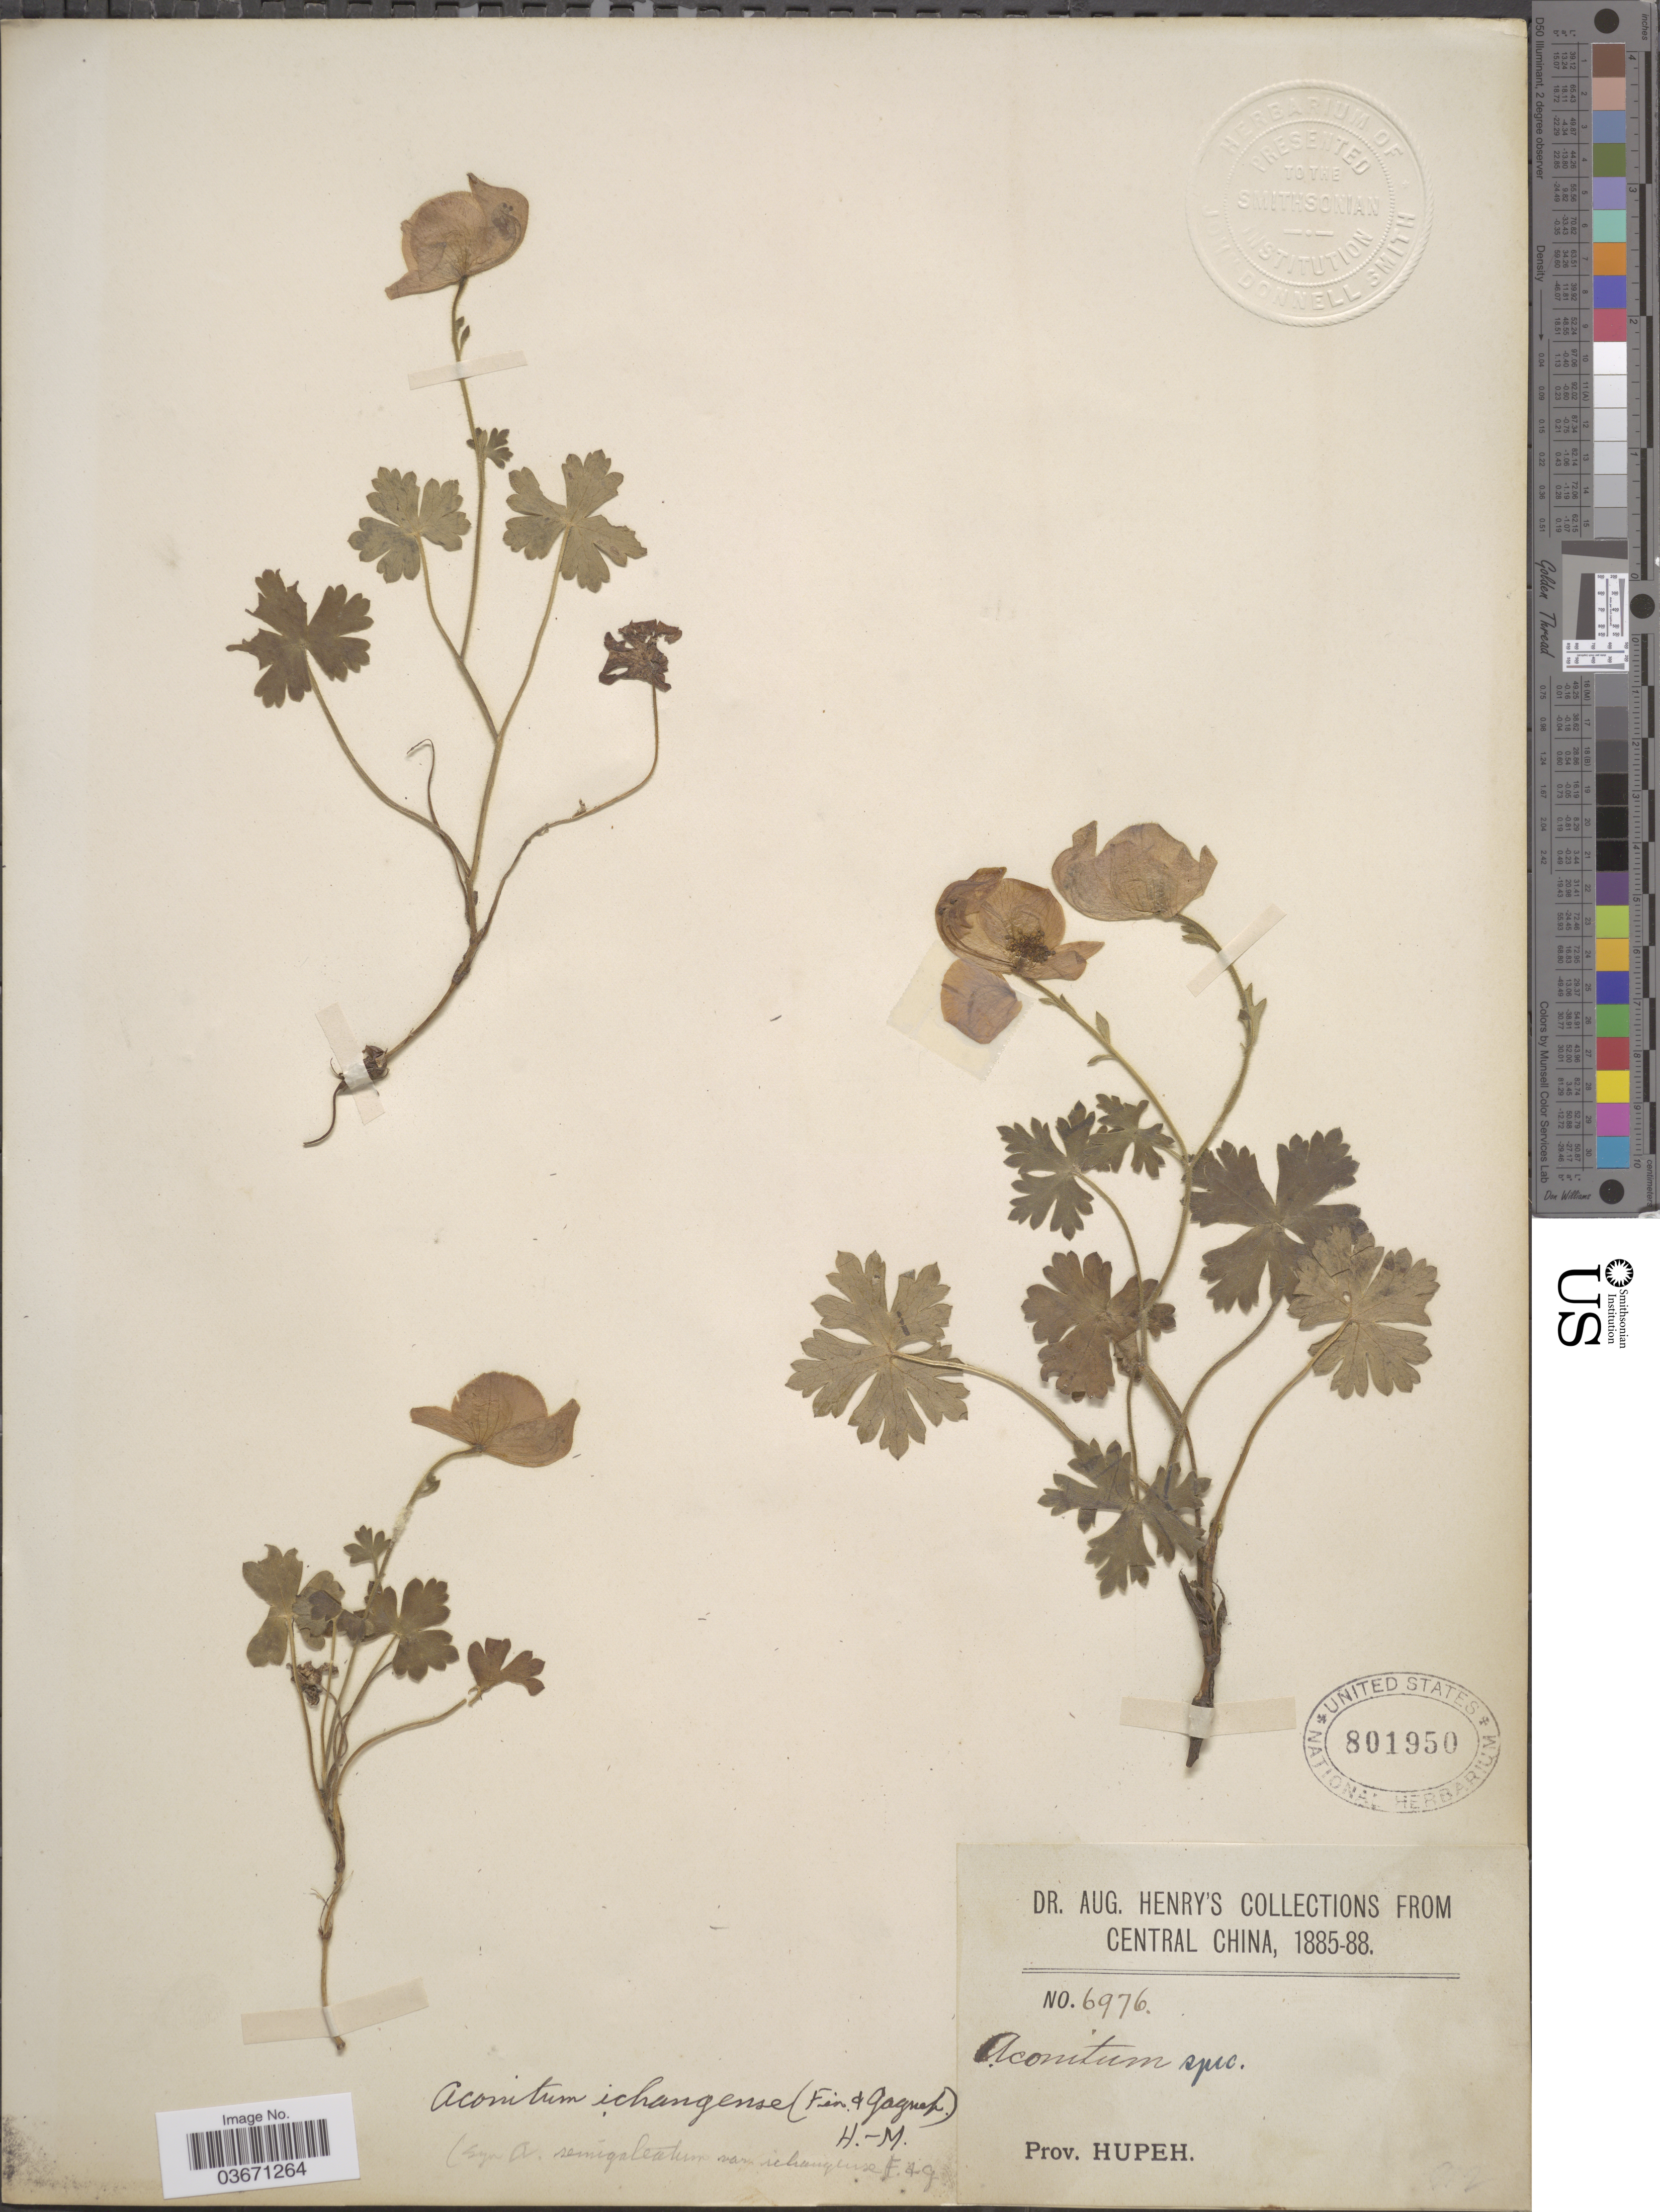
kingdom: Plantae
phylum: Tracheophyta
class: Magnoliopsida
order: Ranunculales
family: Ranunculaceae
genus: Aconitum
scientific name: Aconitum ichangense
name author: (Finet & Gagnep.) Hand.-Mazz.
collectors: A. Henry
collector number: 6976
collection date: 1885/1888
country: China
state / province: Hubei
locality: Central China. Prov. Hupeh.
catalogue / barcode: US 801950